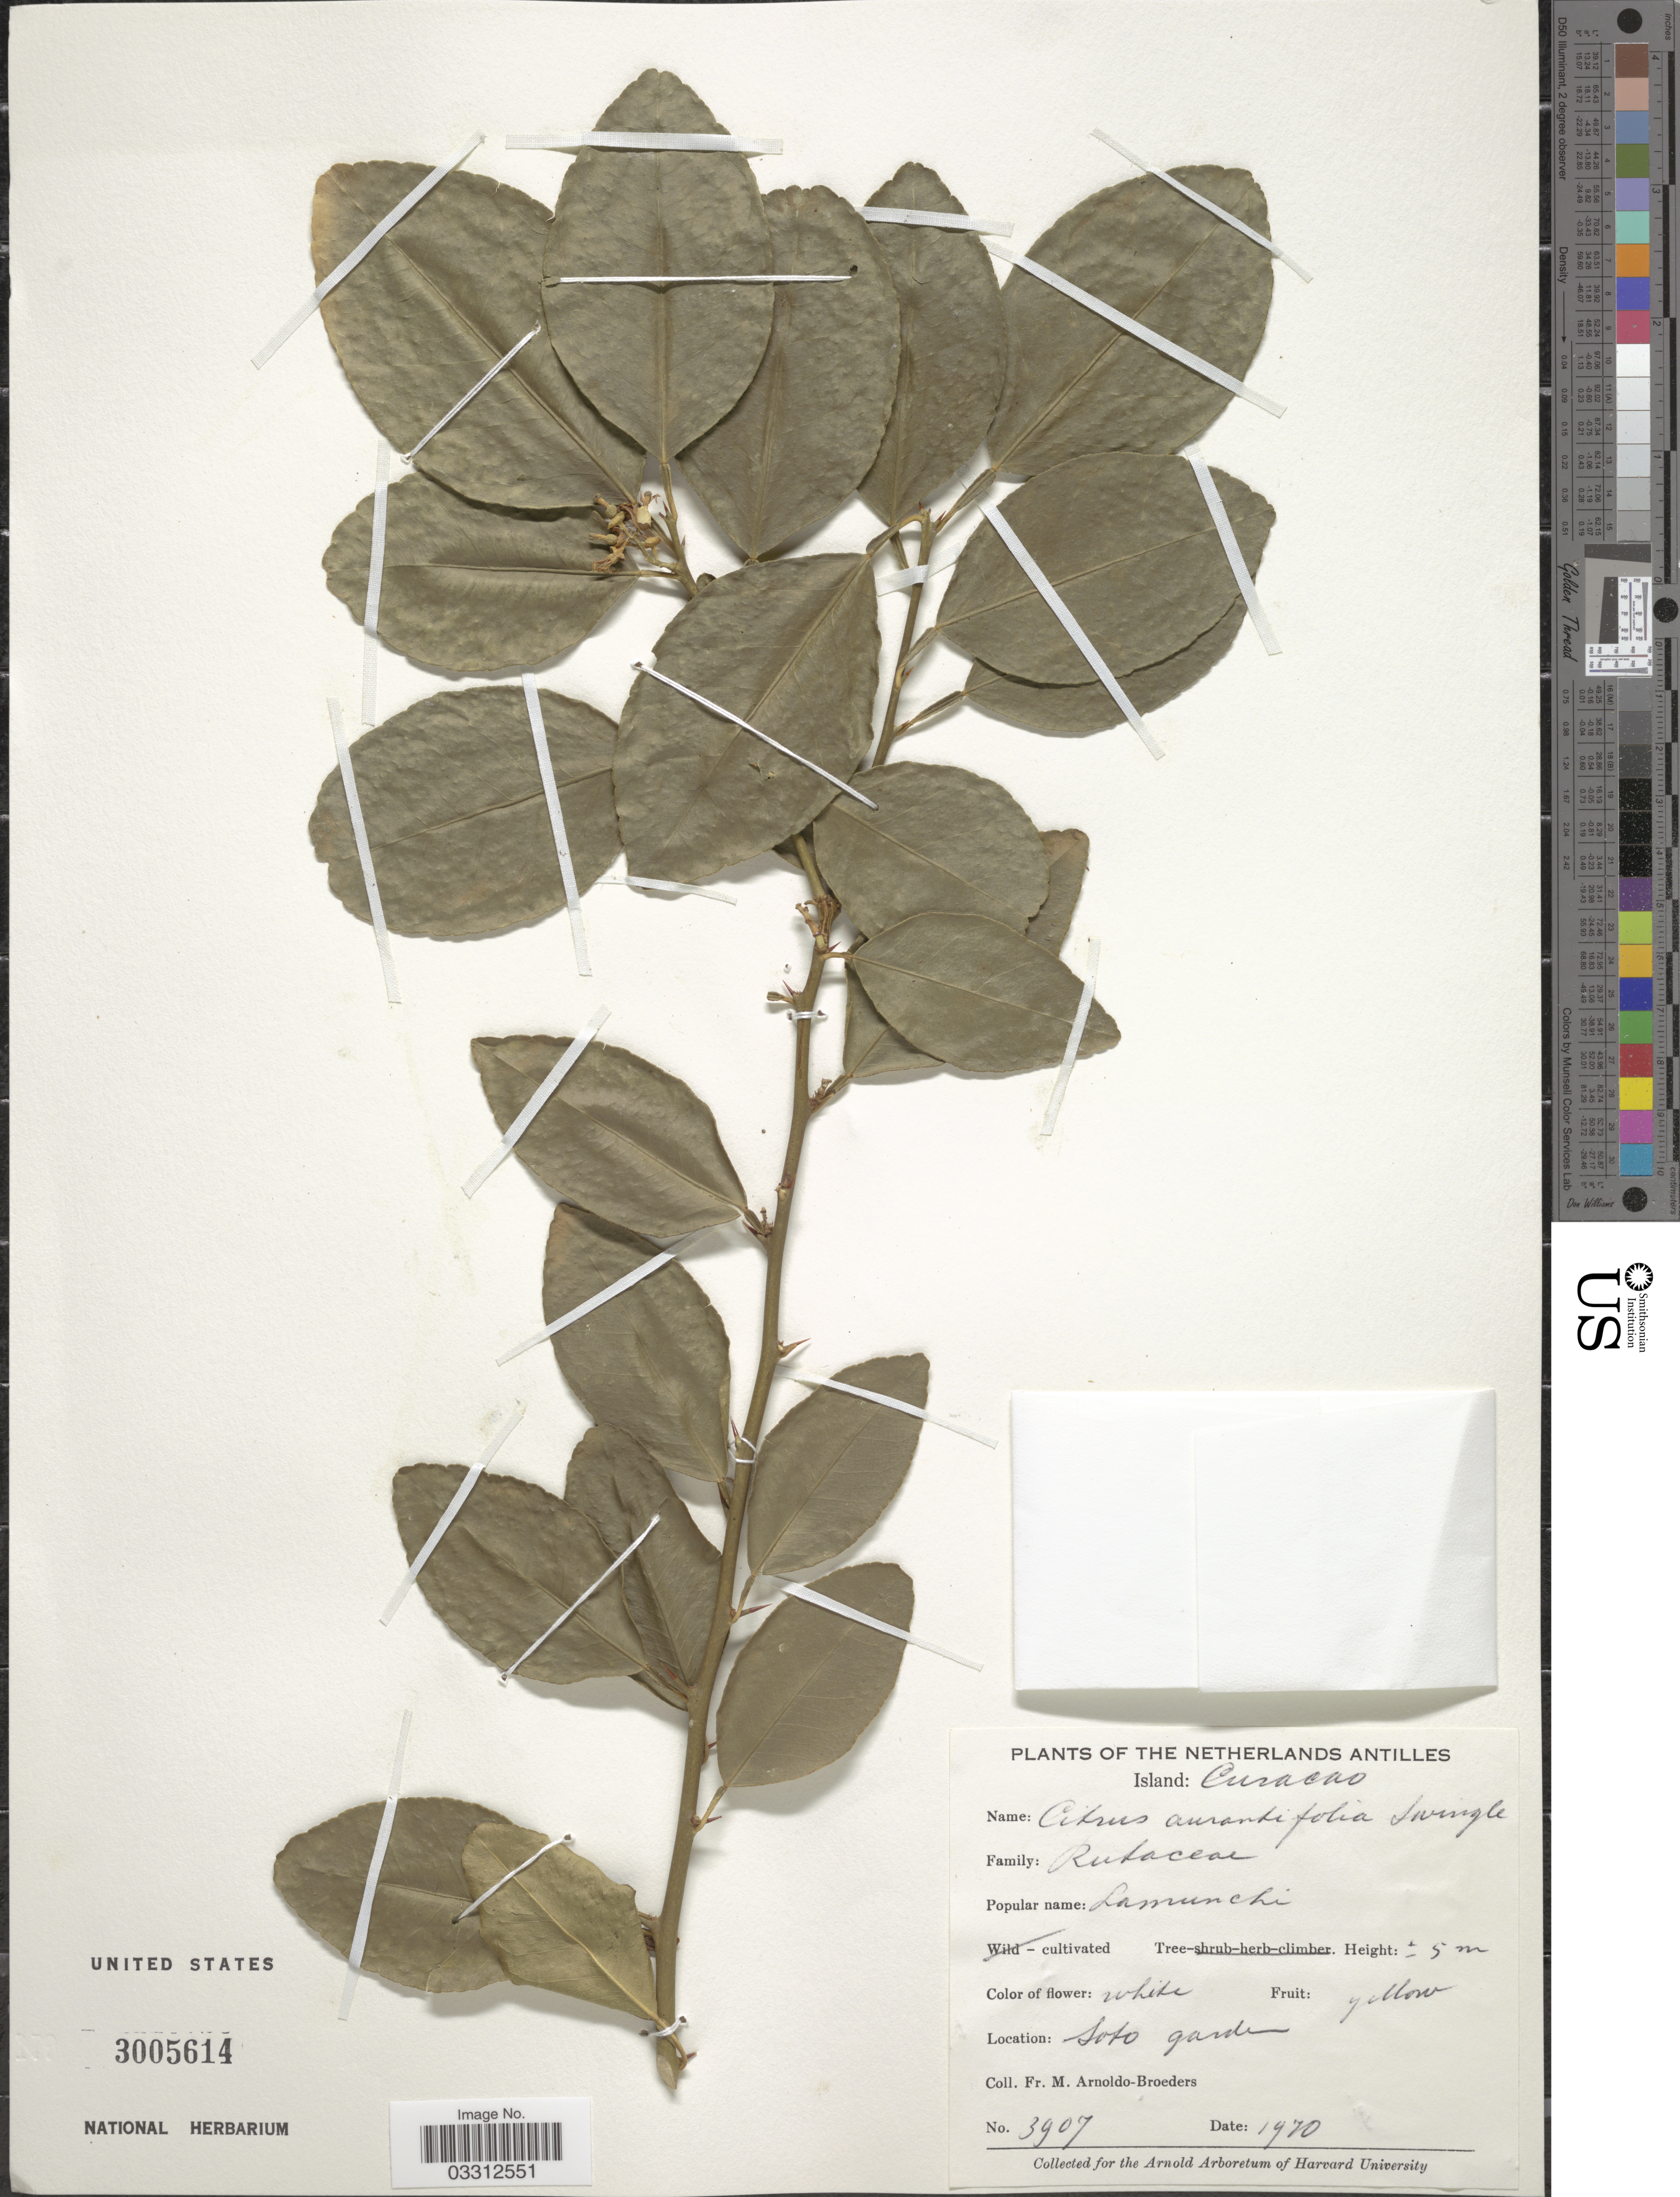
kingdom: Plantae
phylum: Tracheophyta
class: Magnoliopsida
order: Sapindales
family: Rutaceae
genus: Citrus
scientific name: Citrus x aurantifolia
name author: (Christm.) Swingle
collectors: N. Arnoldo-Broeders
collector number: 3907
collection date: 1970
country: Curaçao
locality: The Netherlands Antilles. Soto Garden [interpreted].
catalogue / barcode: US 3005614